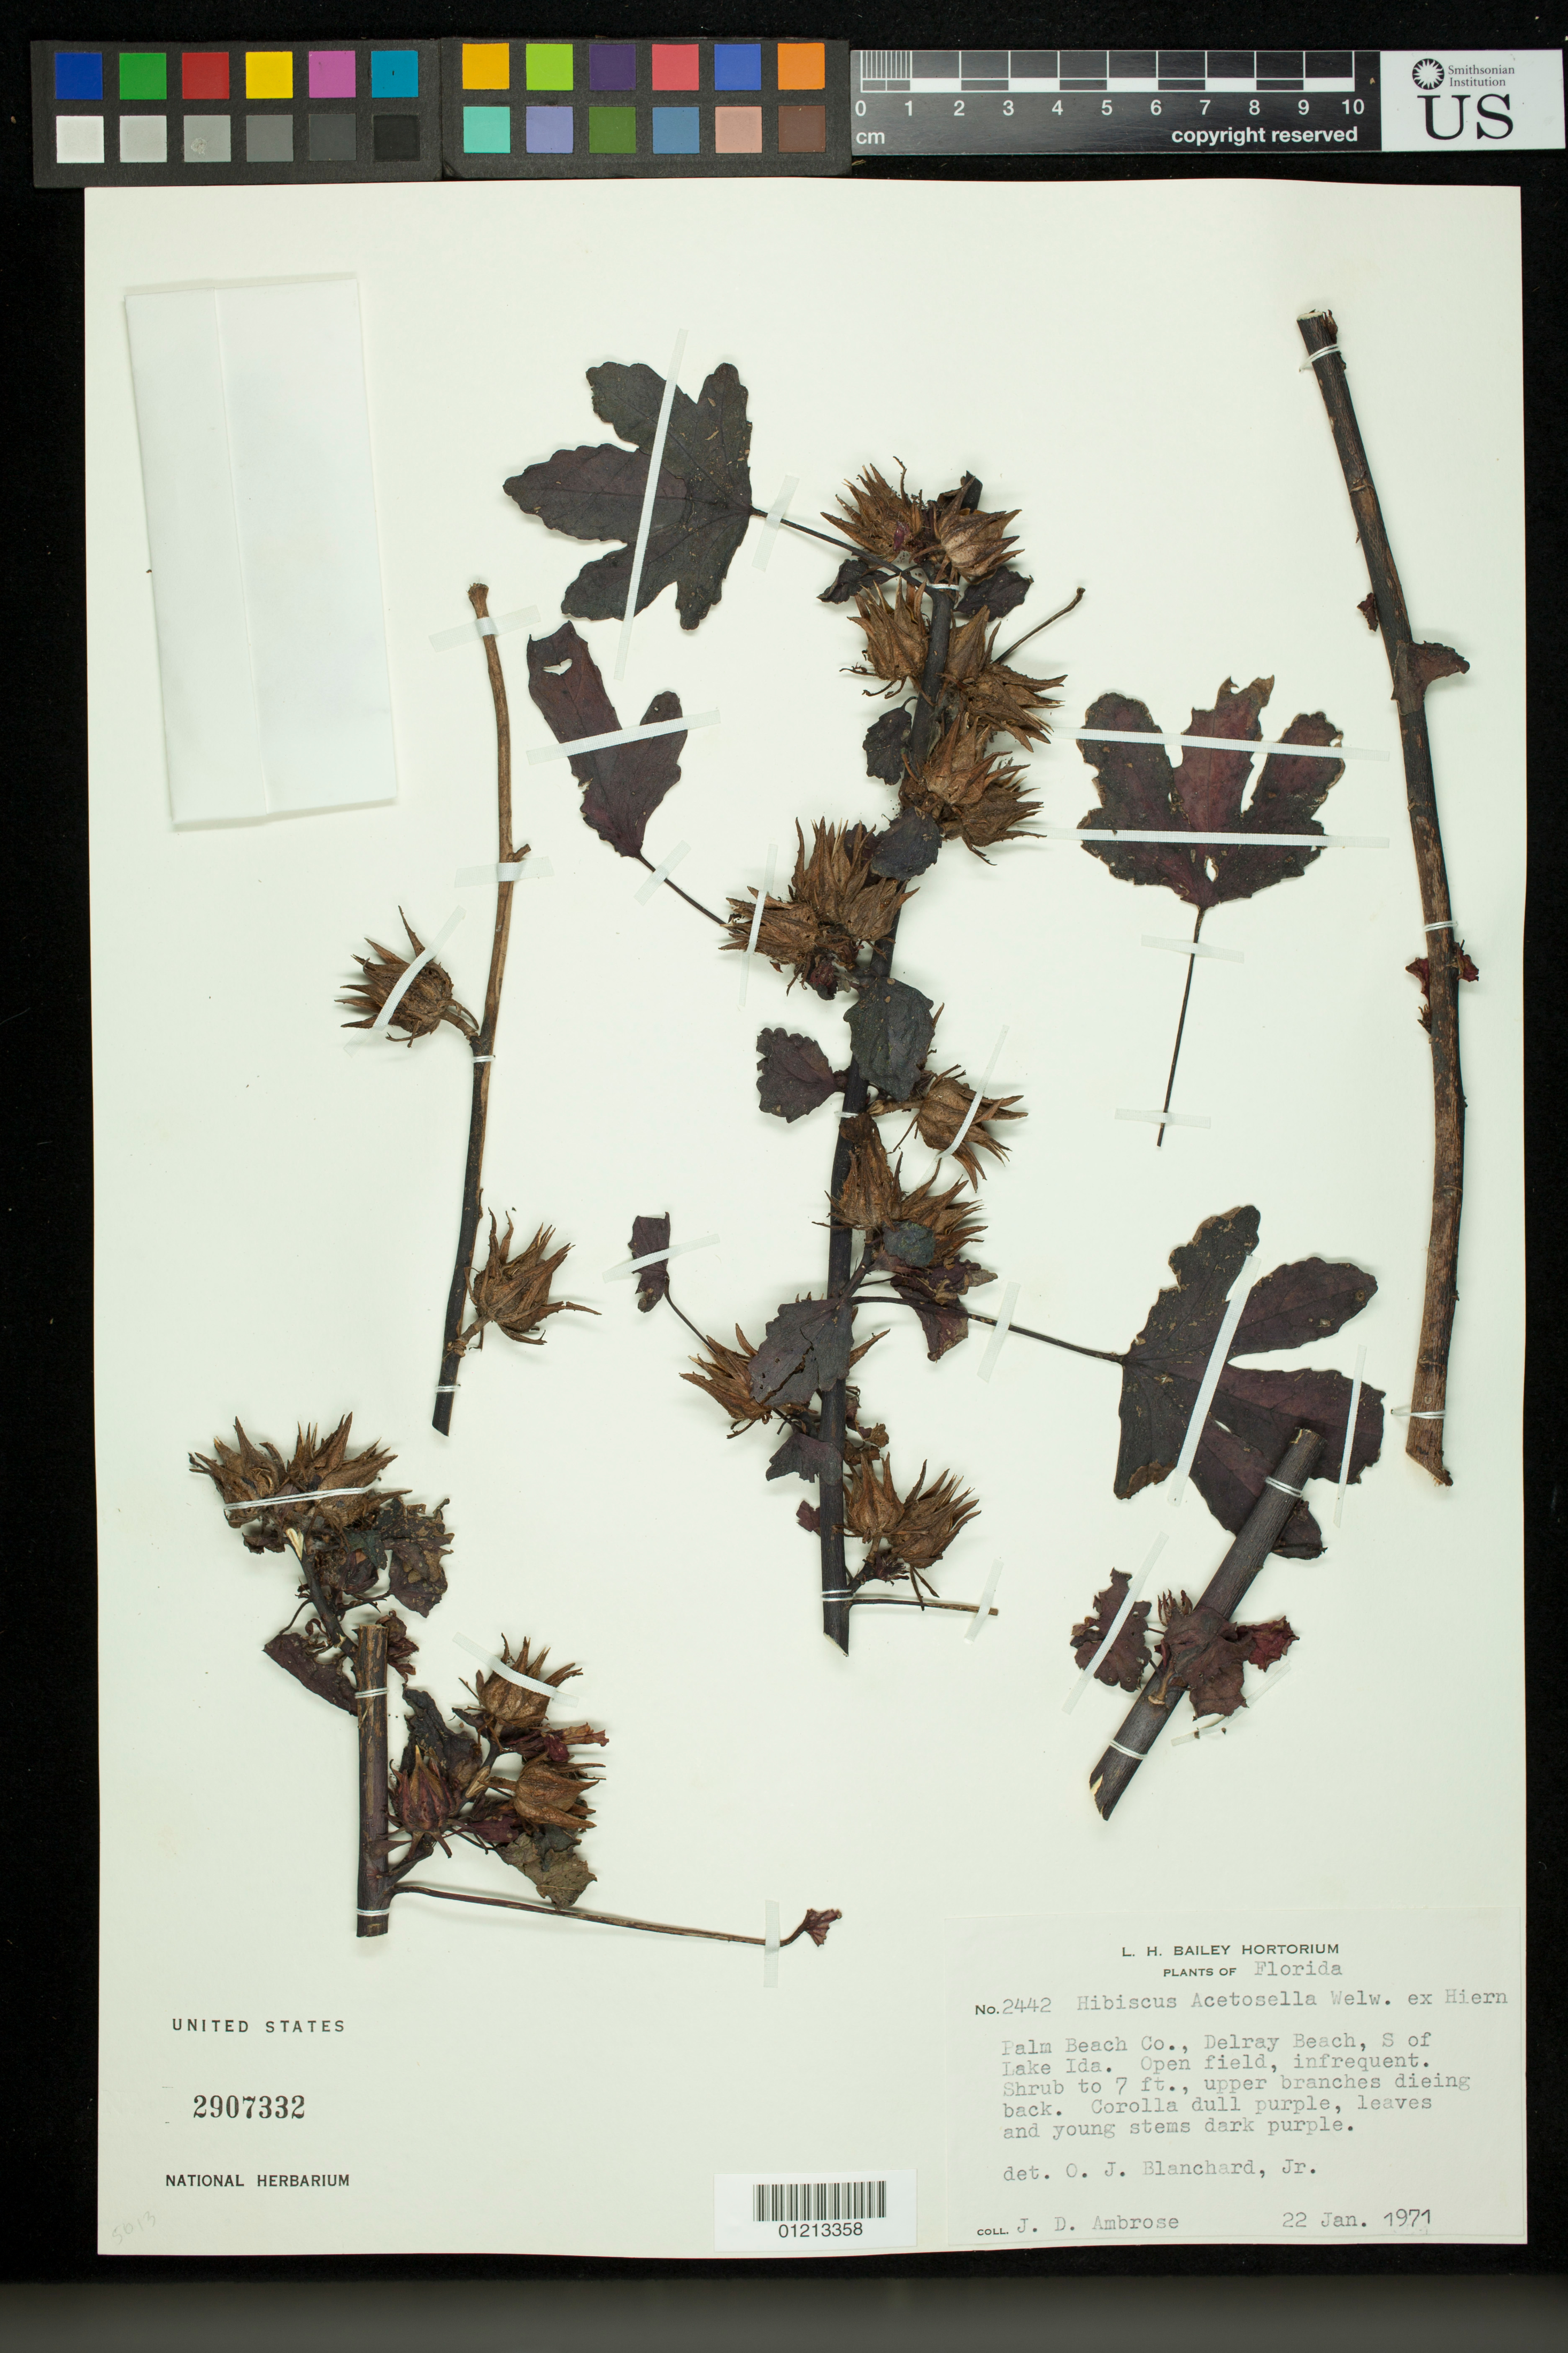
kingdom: Plantae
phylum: Tracheophyta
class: Magnoliopsida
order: Malvales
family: Malvaceae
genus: Sabdariffa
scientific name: Sabdariffa acetosella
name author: (Welw. ex Hiern) M.M. Hanes & R.L. Barrett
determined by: Dorr, Laurence J., Curator (BOT), Smithsonian Institution - National Museum of Natural History (UNITED STATES)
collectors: J. D. Ambrose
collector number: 2442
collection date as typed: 22 Jan 1971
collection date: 1971-01-22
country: United States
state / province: Florida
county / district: Palm Beach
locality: Palm Beach Co., Delray Beach, S of Lake Ida. Open field.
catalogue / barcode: US 2907332